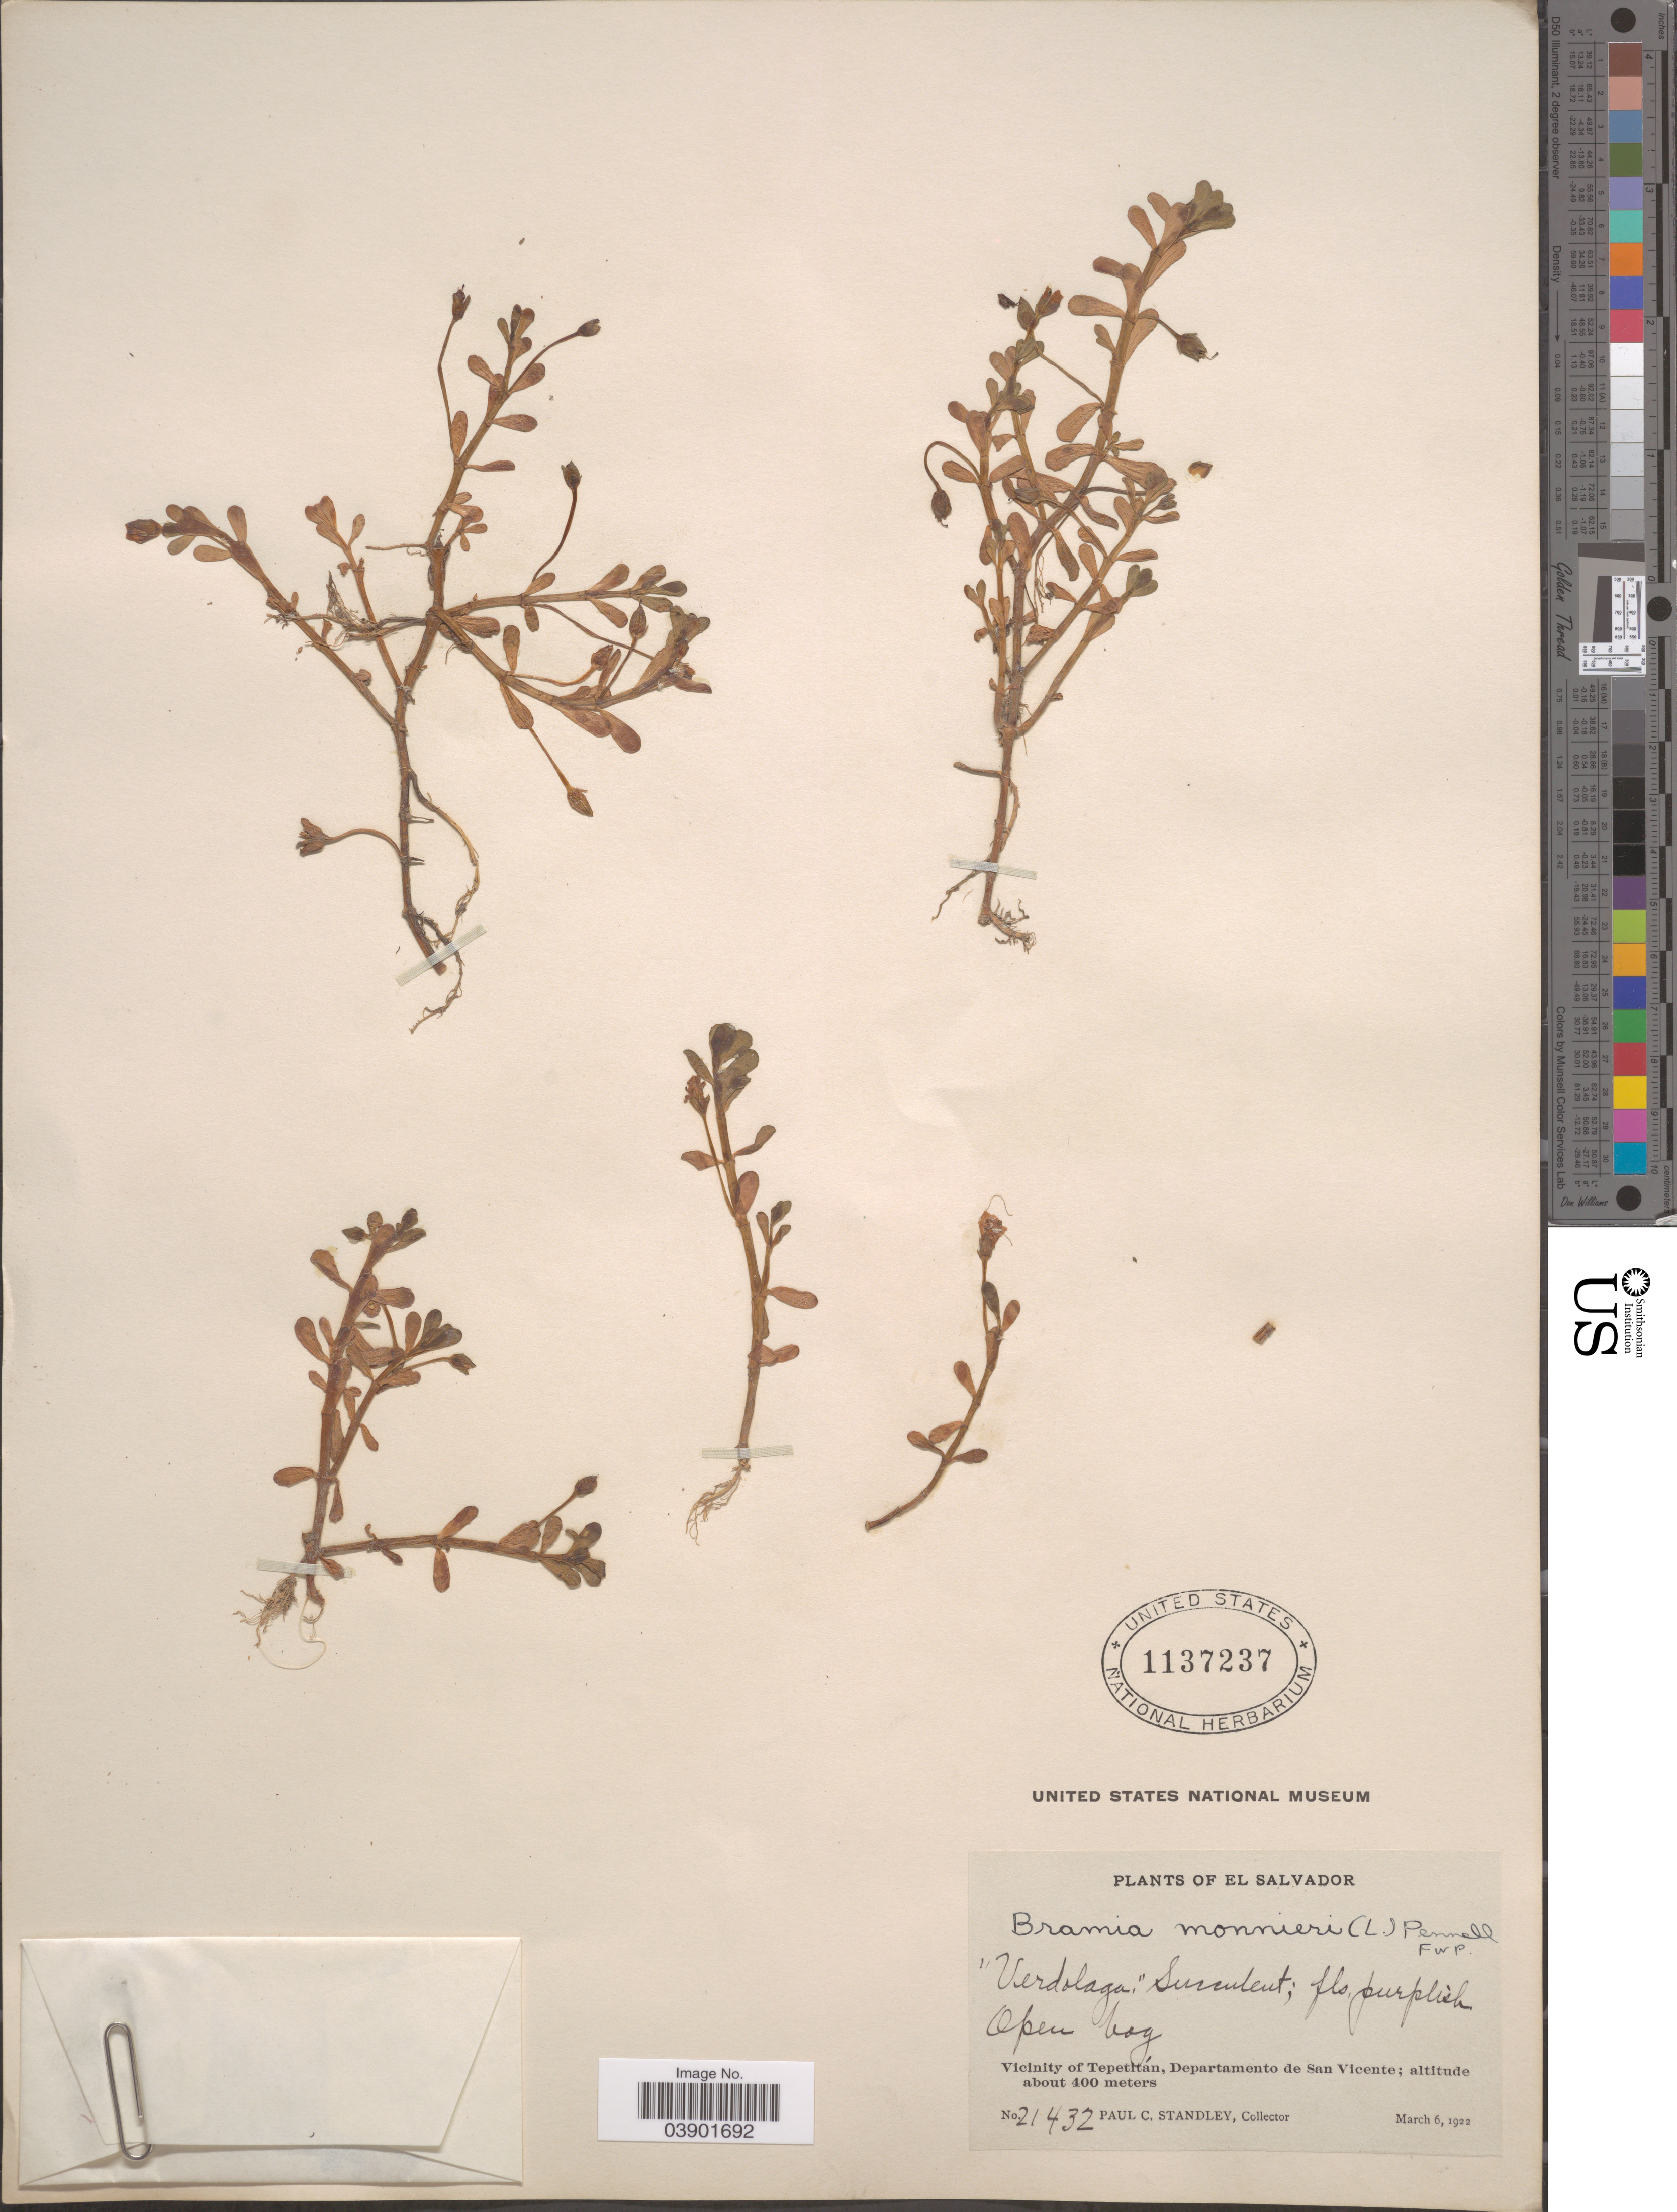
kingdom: Plantae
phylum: Tracheophyta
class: Magnoliopsida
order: Lamiales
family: Plantaginaceae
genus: Bacopa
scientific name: Bacopa monnieri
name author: (L.) Pennell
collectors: P. C. Standley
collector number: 21432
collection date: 1922-03-06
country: El Salvador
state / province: San Vincente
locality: Vicinity of Tepetitán, Departamento de San Vicente.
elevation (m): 400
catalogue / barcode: US 1137237